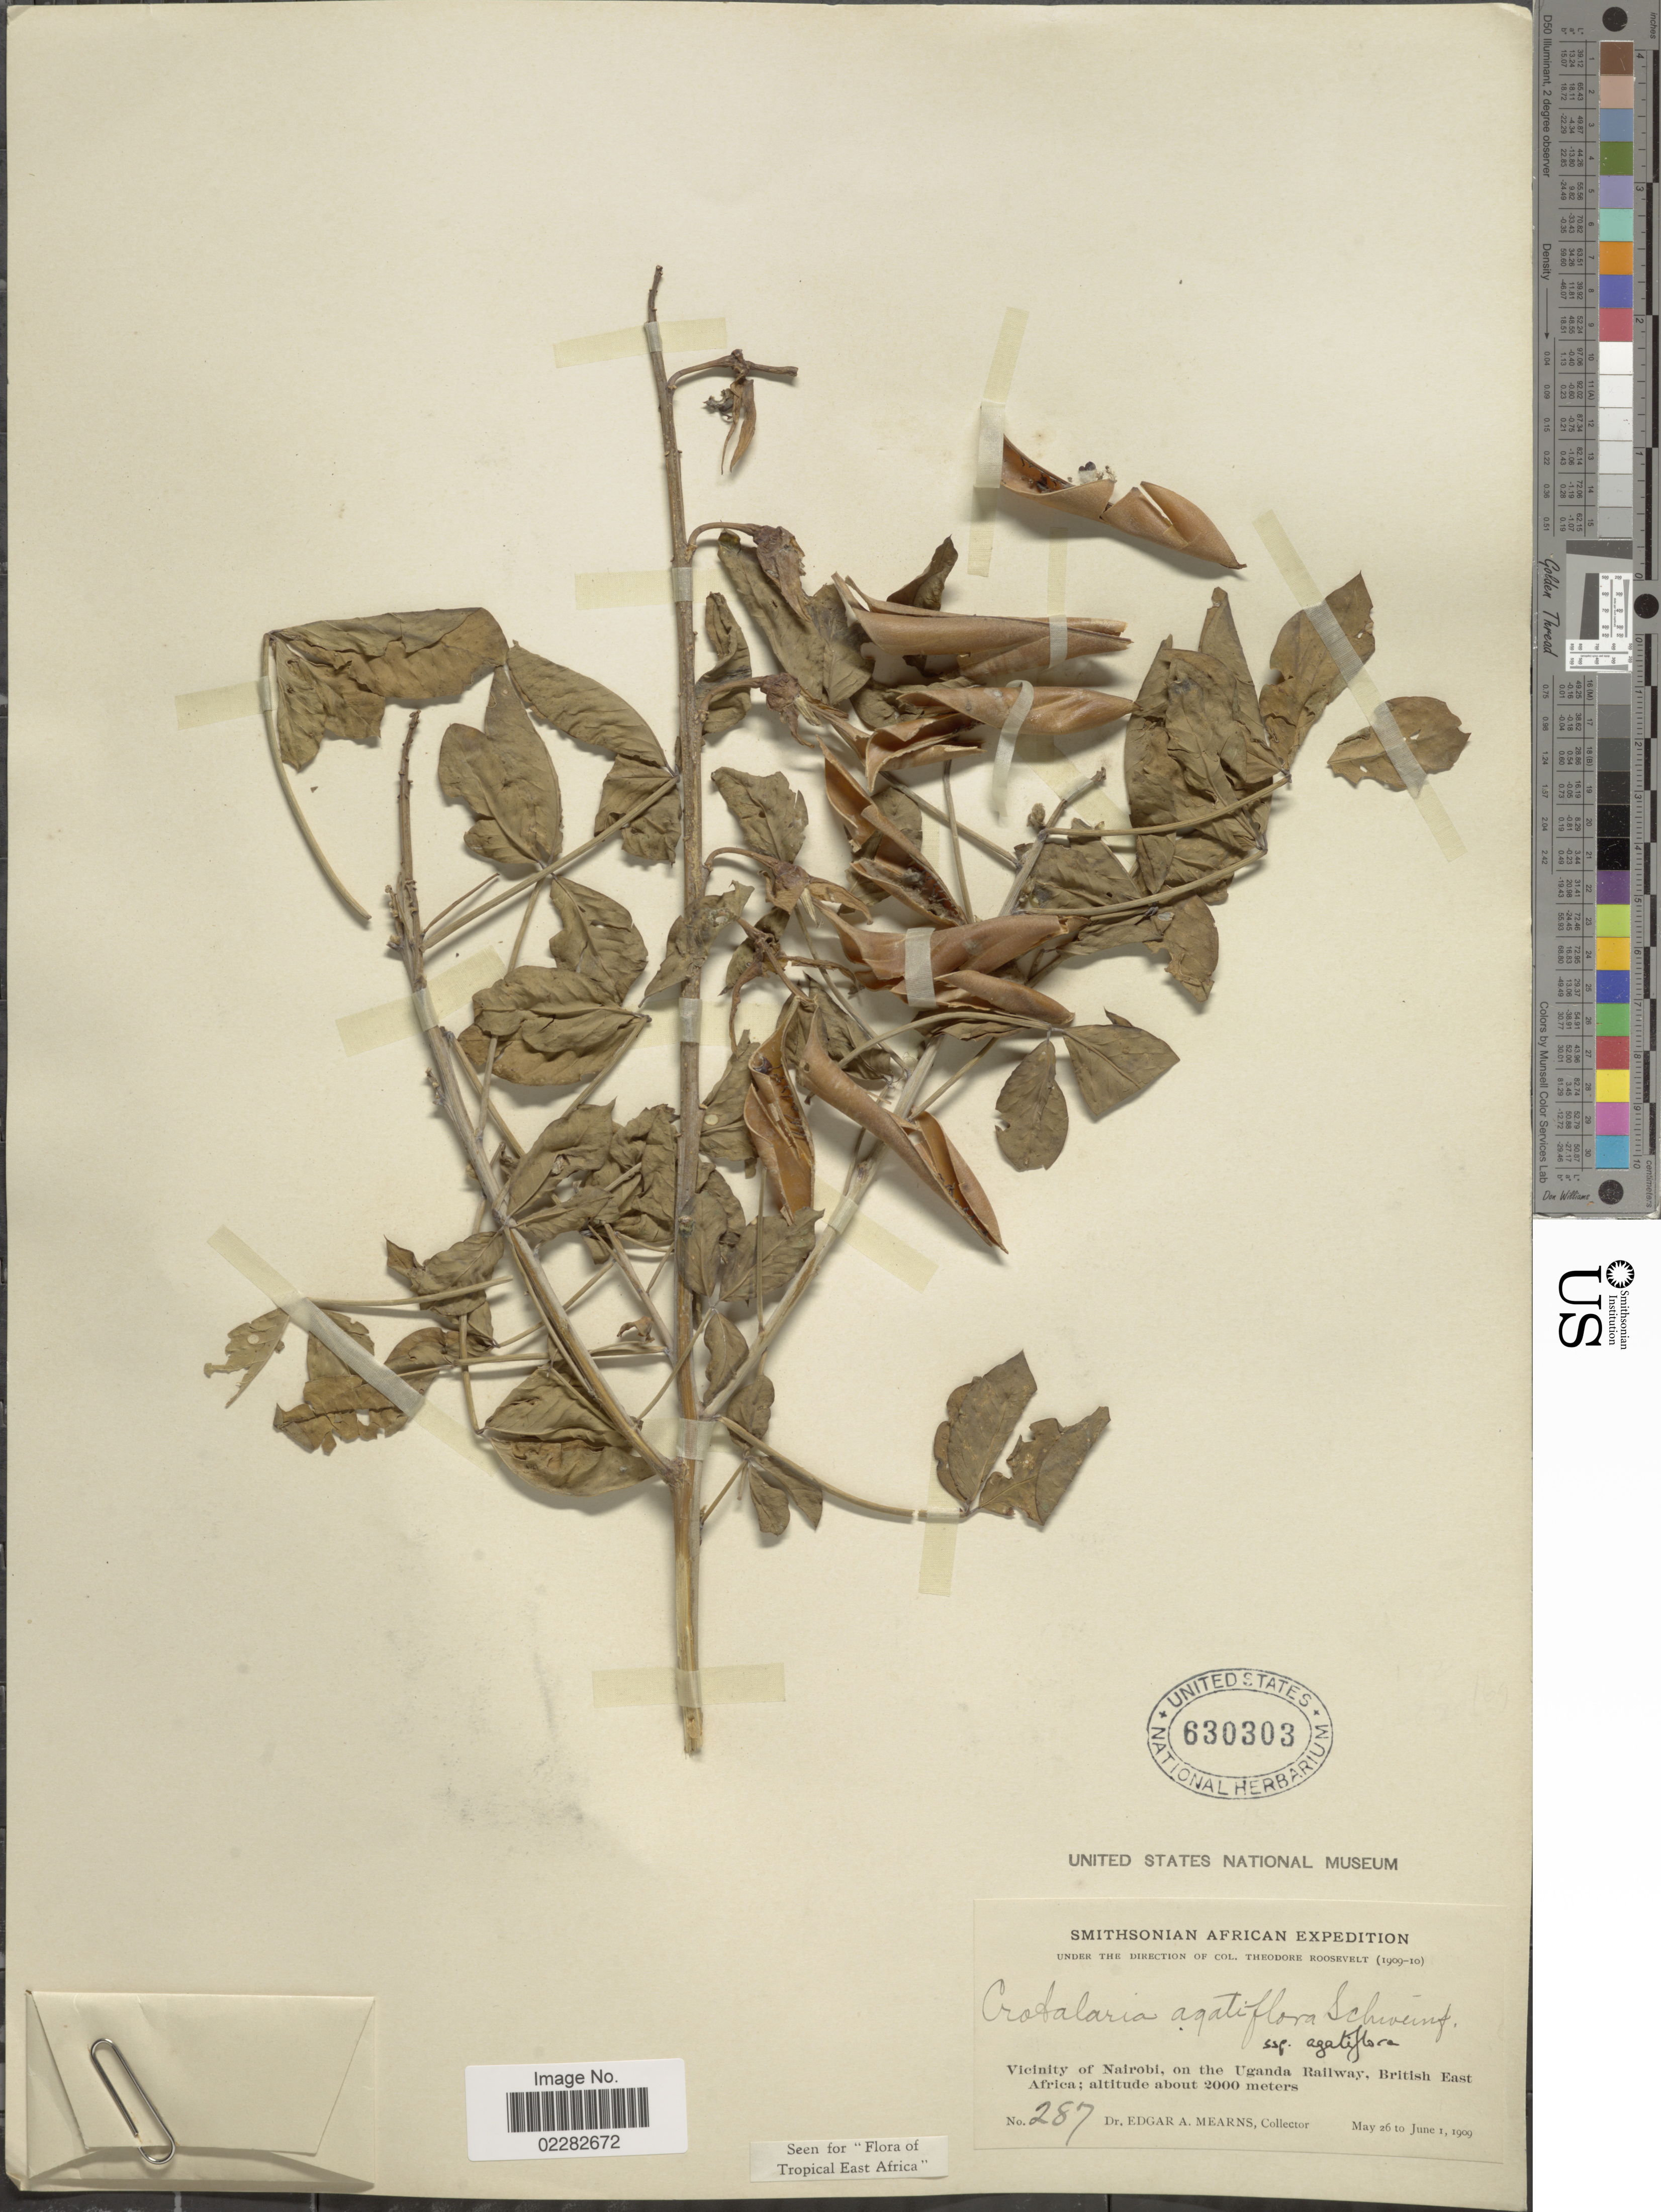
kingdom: Plantae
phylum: Tracheophyta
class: Magnoliopsida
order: Fabales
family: Fabaceae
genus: Crotalaria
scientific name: Crotalaria agatiflora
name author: Schweinf.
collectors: E. A. Mearns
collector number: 287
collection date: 1909-05-26/1909-06-01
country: Kenya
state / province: Nairobi Area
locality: Vicinity of Nairobi, on the Uganda Railway,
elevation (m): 2000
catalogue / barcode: US 630303